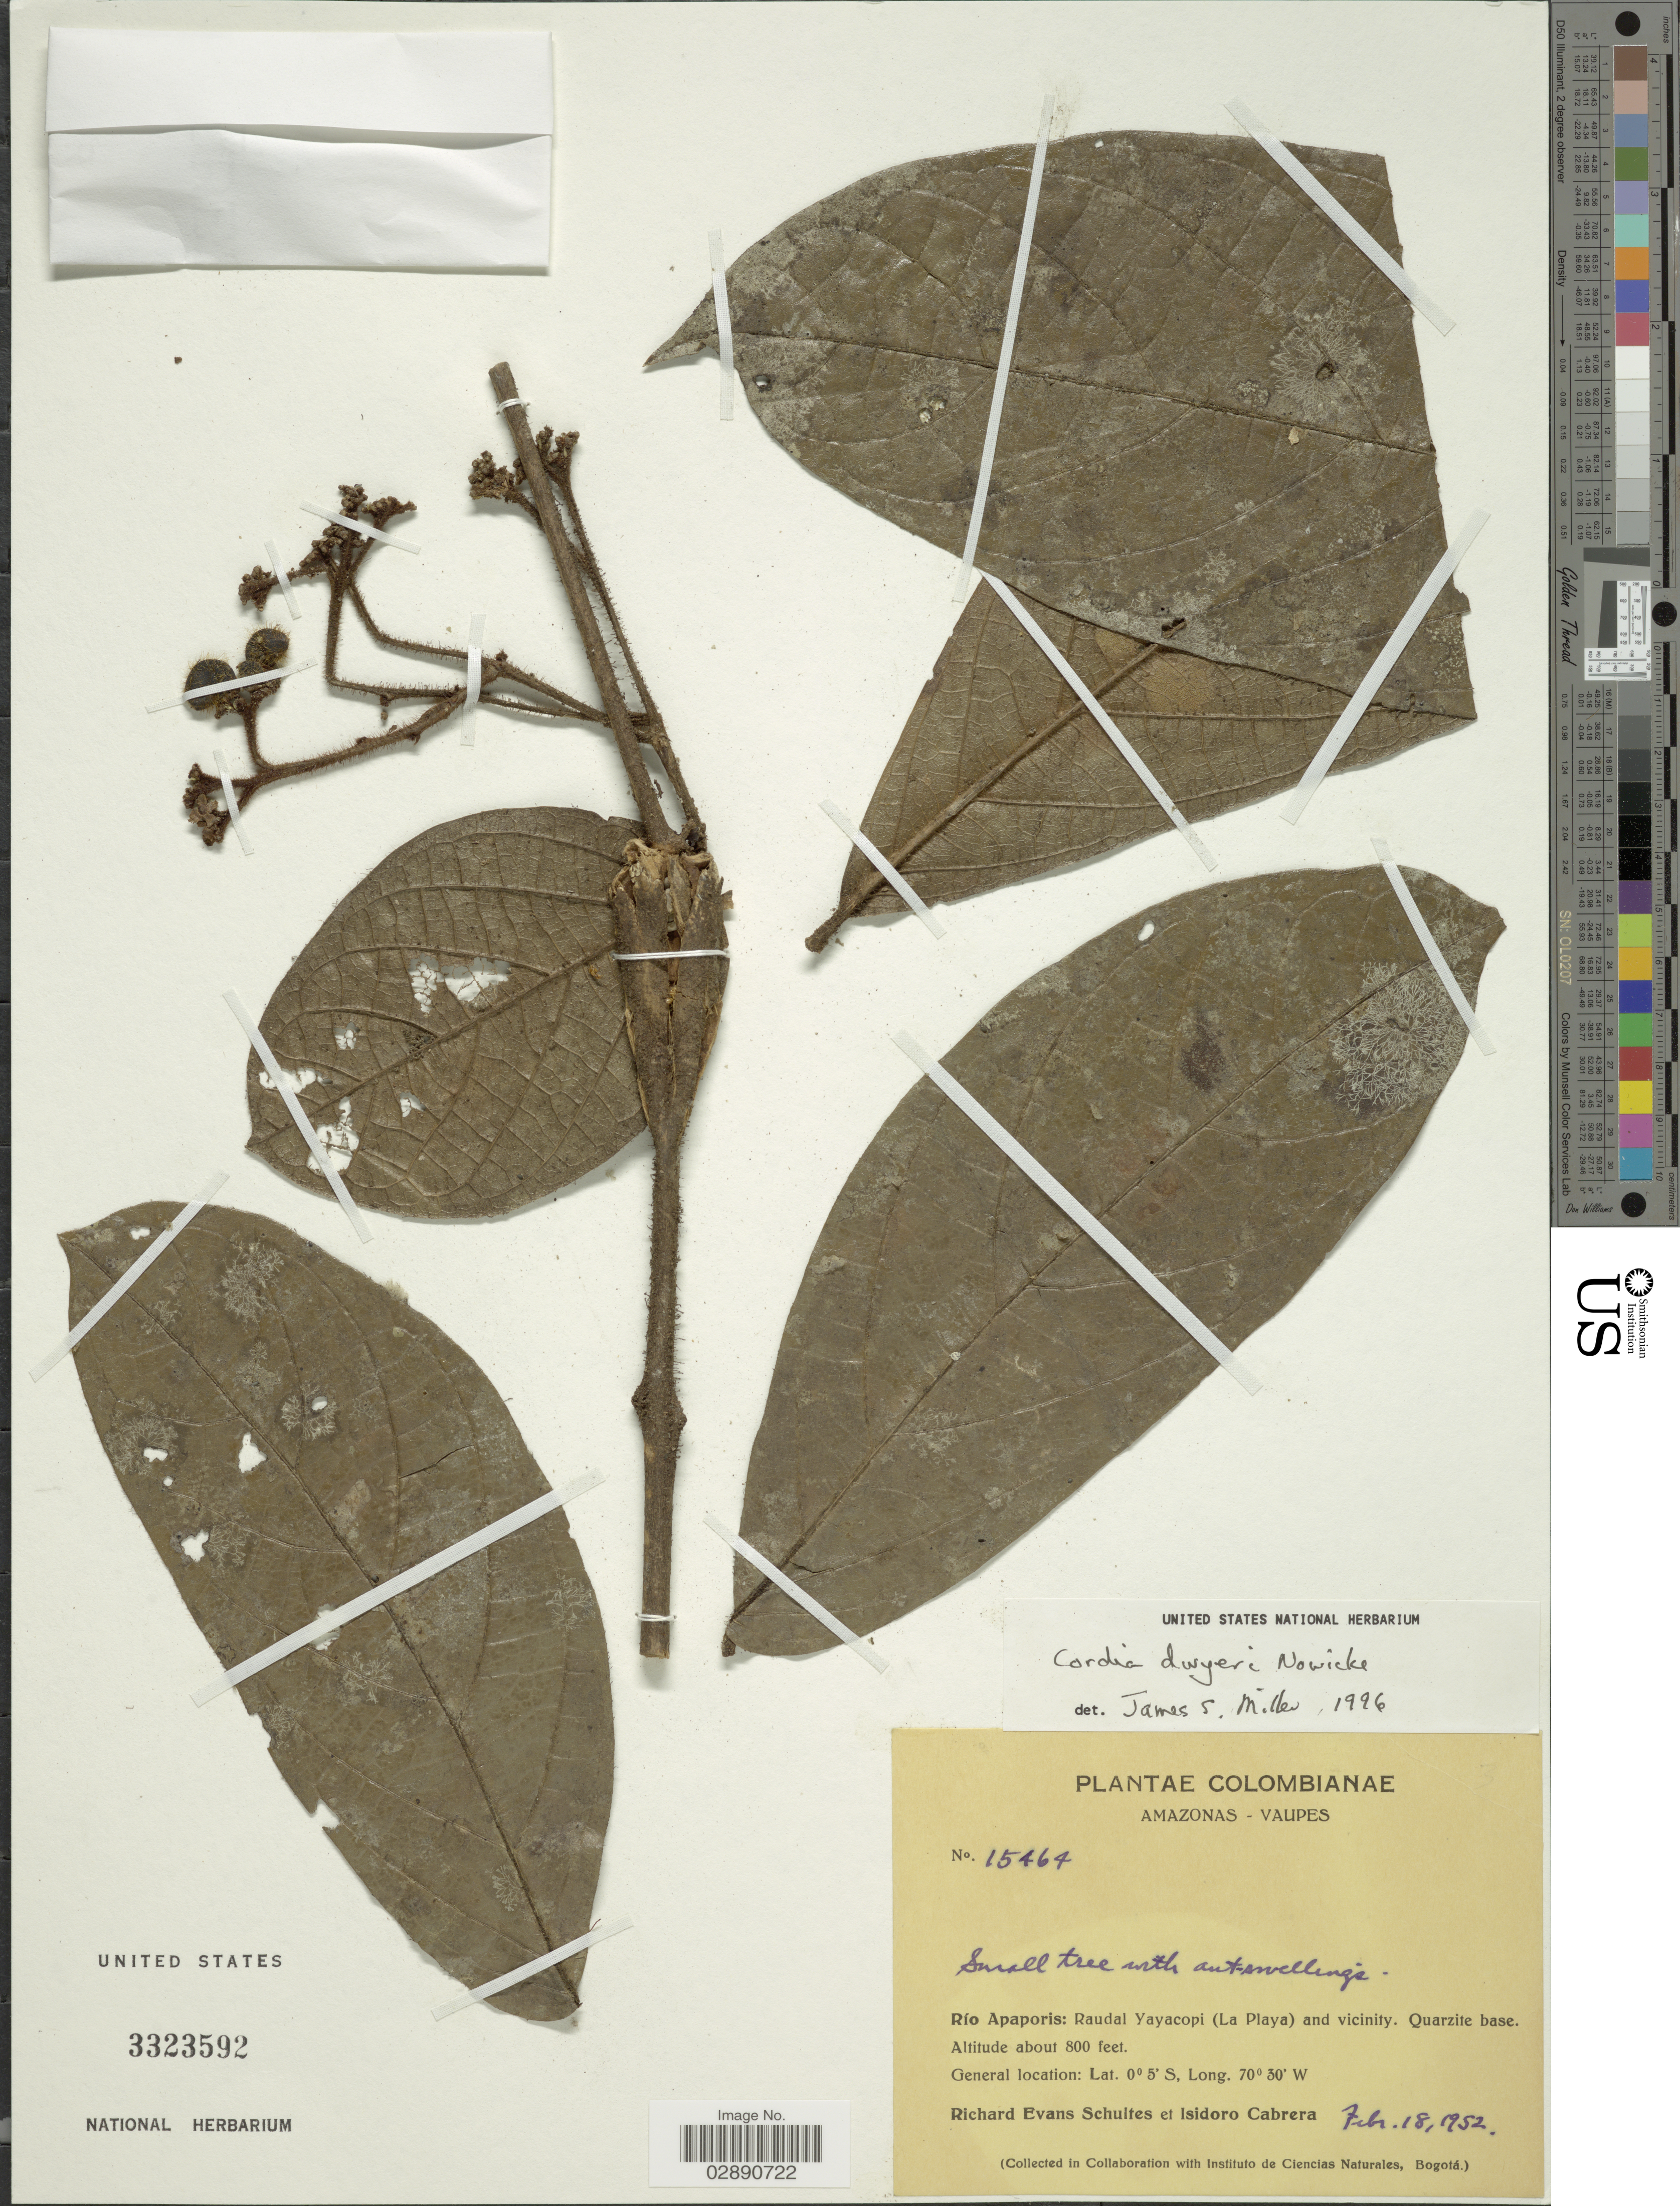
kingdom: Plantae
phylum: Tracheophyta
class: Magnoliopsida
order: Boraginales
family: Cordiaceae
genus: Cordia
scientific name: Cordia dwyeri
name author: Nowicke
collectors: R. E. Schultes & I. Cabrera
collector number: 15464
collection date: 1952-02-18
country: Colombia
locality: Amazonas - Vaupes. Río Apaporis: Raudal Yayacopi (La Playa) and vicinity.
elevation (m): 244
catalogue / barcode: US 3323592